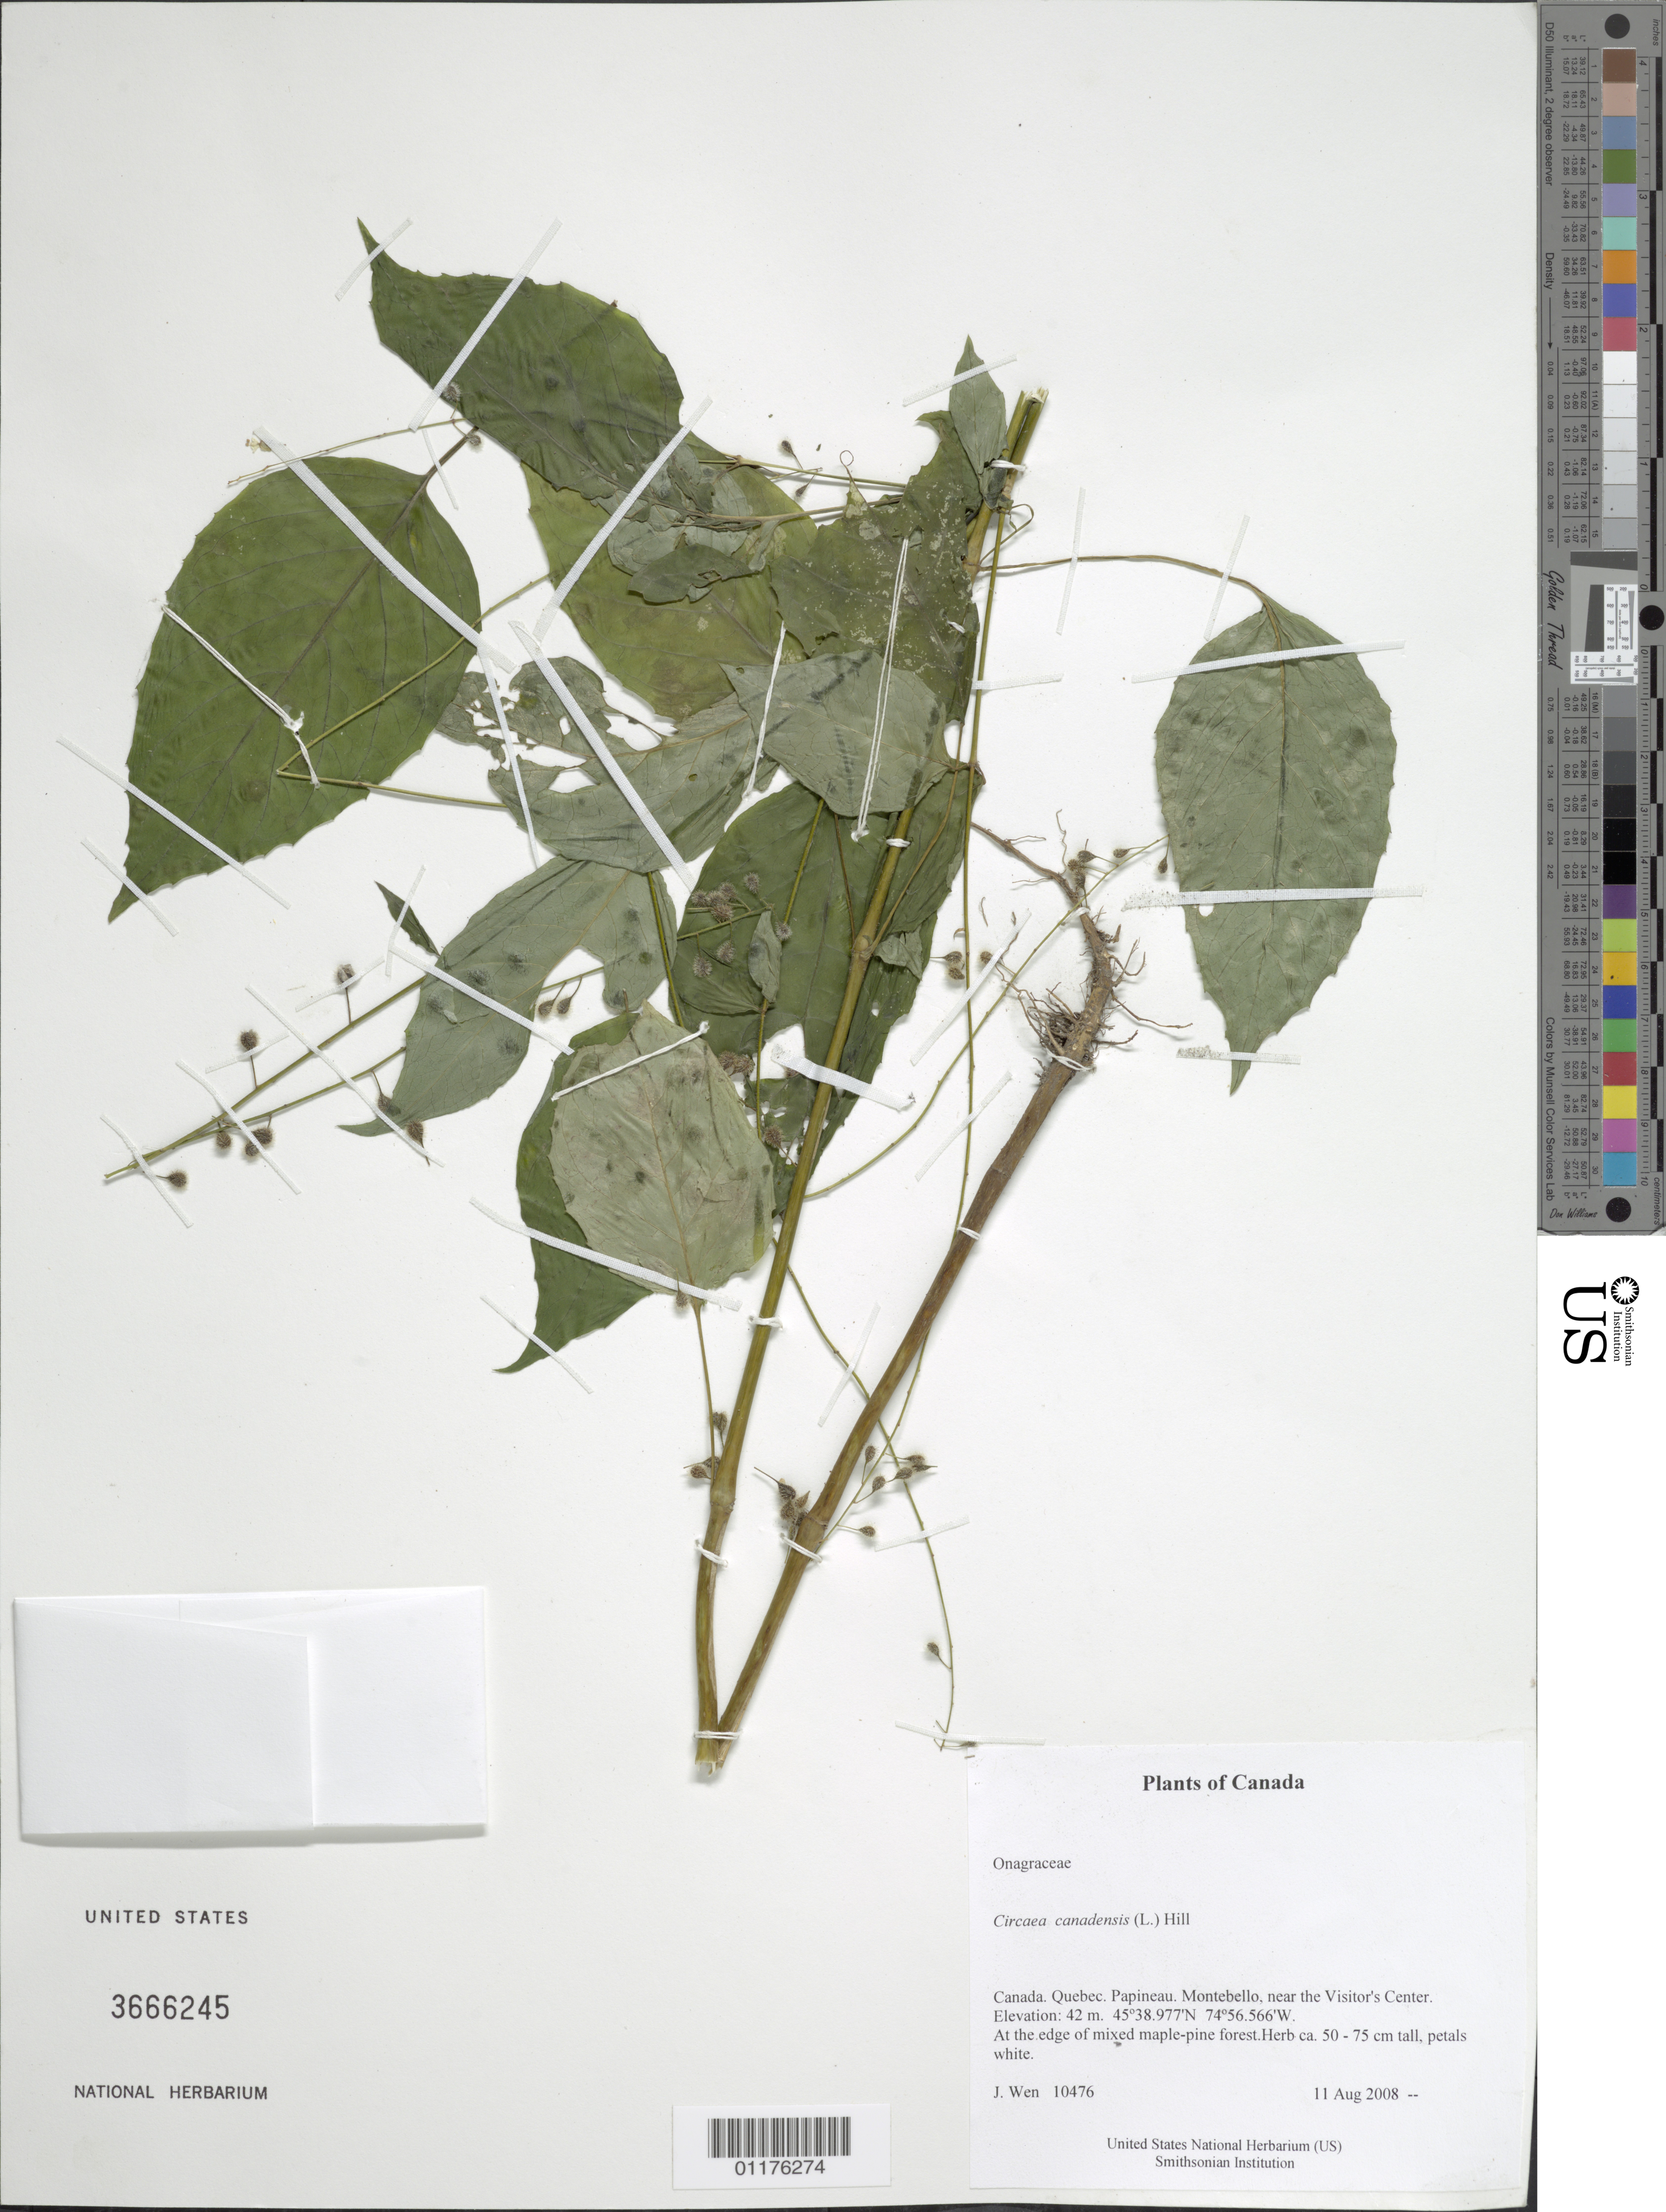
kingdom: Plantae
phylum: Tracheophyta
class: Magnoliopsida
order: Myrtales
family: Onagraceae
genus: Circaea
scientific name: Circaea canadensis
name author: (L.) Hill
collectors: J. Wen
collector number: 10476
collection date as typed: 11 Aug 2008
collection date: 2008-08-11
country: Canada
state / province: Quebec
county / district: Papineau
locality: Montebello, near the Visitor's Center.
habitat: At the edge of mixed maple-pine forest.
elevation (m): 42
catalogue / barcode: US 3666245